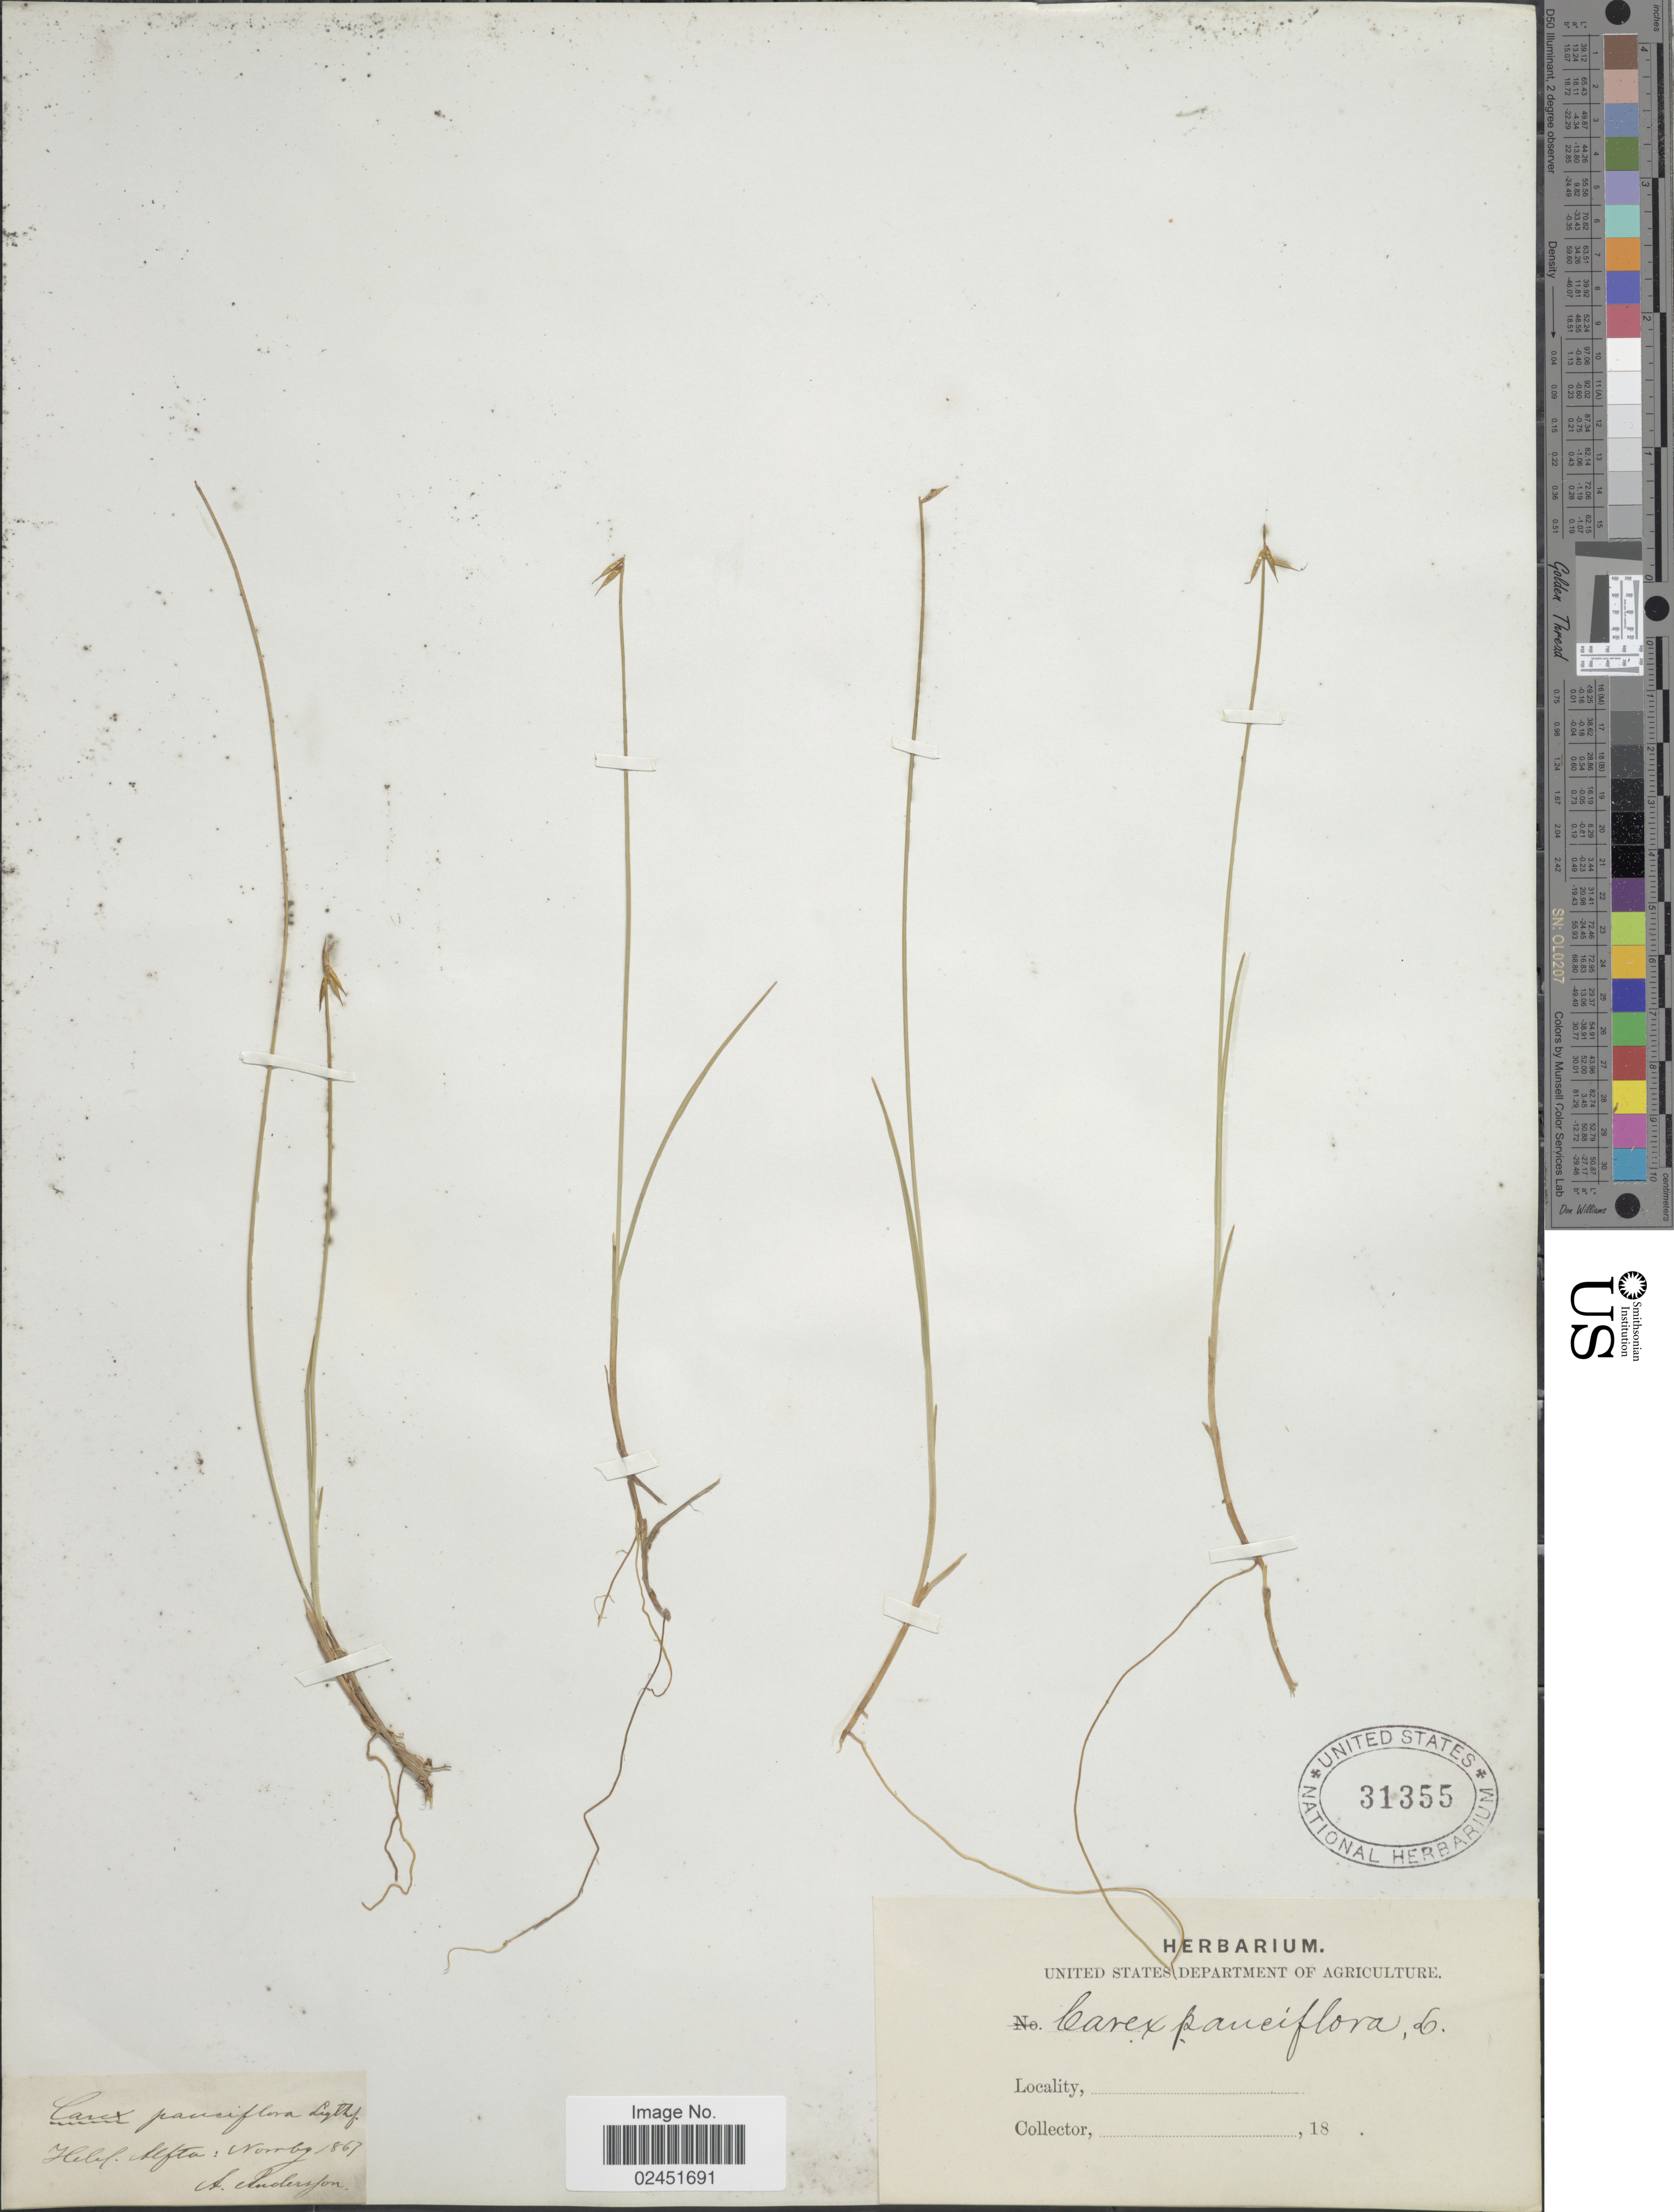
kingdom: Plantae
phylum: Tracheophyta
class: Liliopsida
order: Poales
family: Cyperaceae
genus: Carex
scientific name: Carex pauciflora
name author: Lightf.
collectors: A. Andersson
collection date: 1867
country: Sweden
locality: Helsl. Alfta: Norrby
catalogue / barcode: US 31355